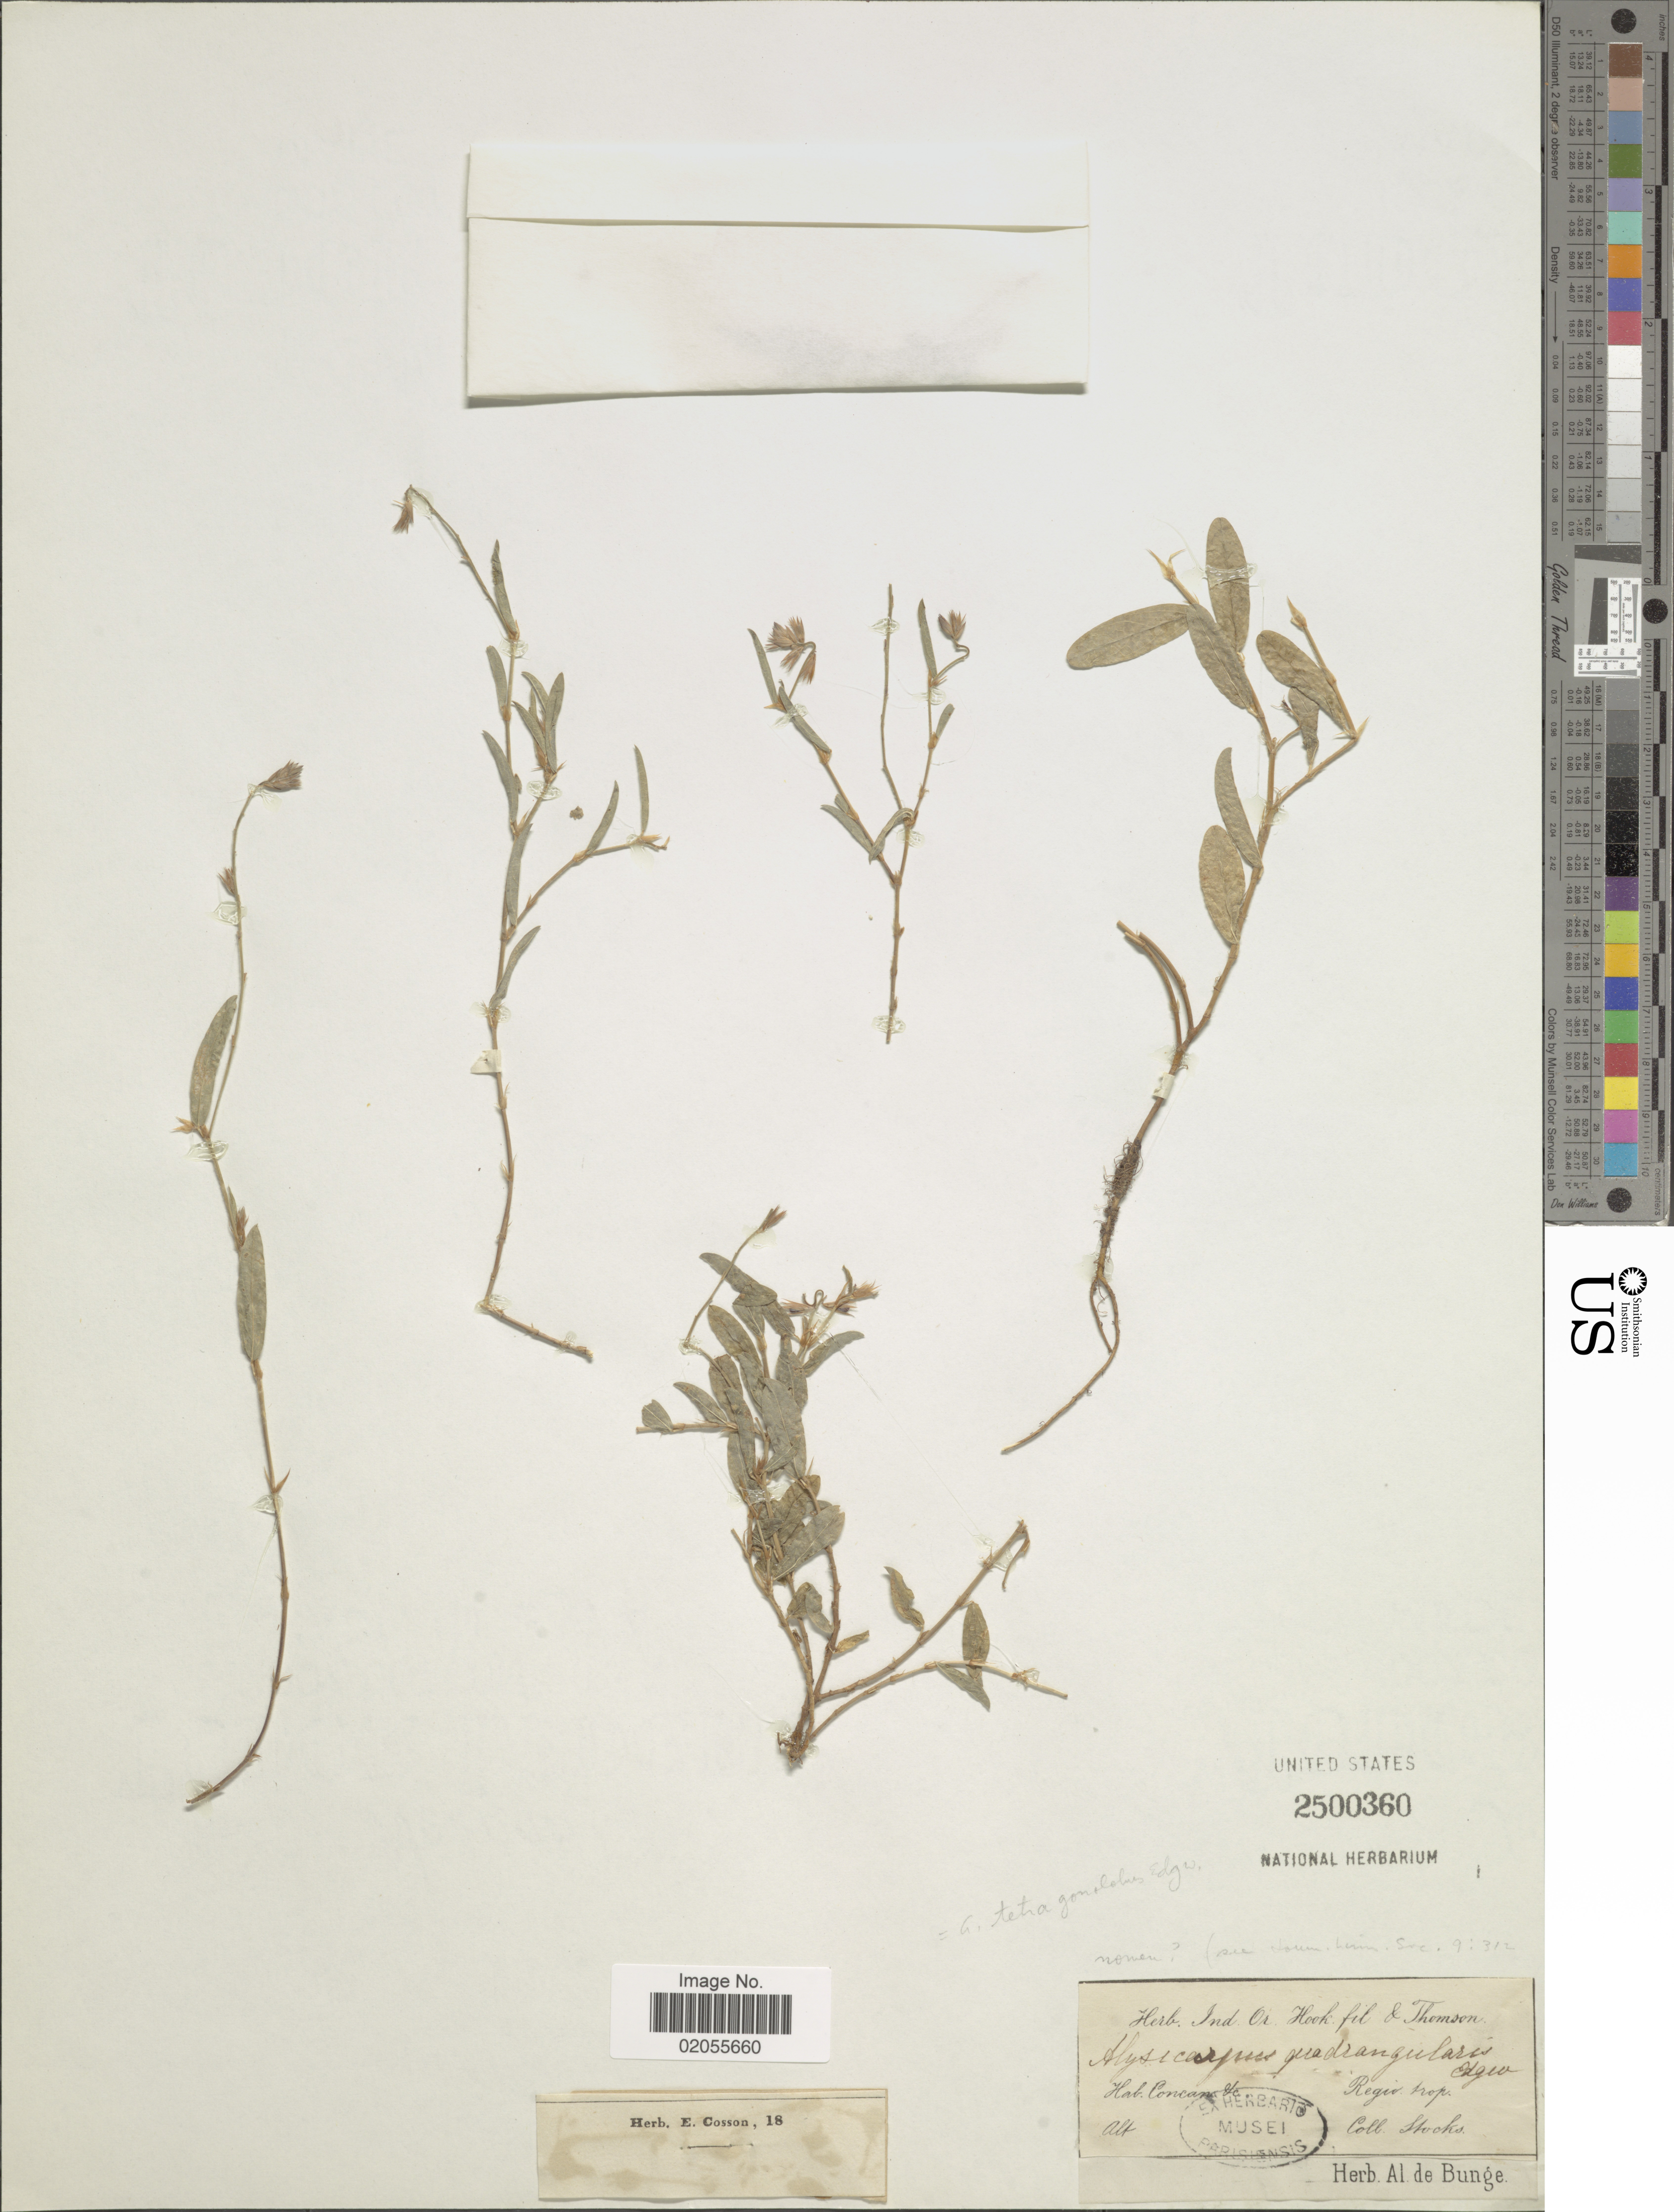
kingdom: Plantae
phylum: Tracheophyta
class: Magnoliopsida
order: Fabales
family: Fabaceae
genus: Alysicarpus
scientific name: Alysicarpus tetragonolobus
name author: Edgew.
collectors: Stocks, --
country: India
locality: Concan &c. Regio Trop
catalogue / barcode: US 2500360